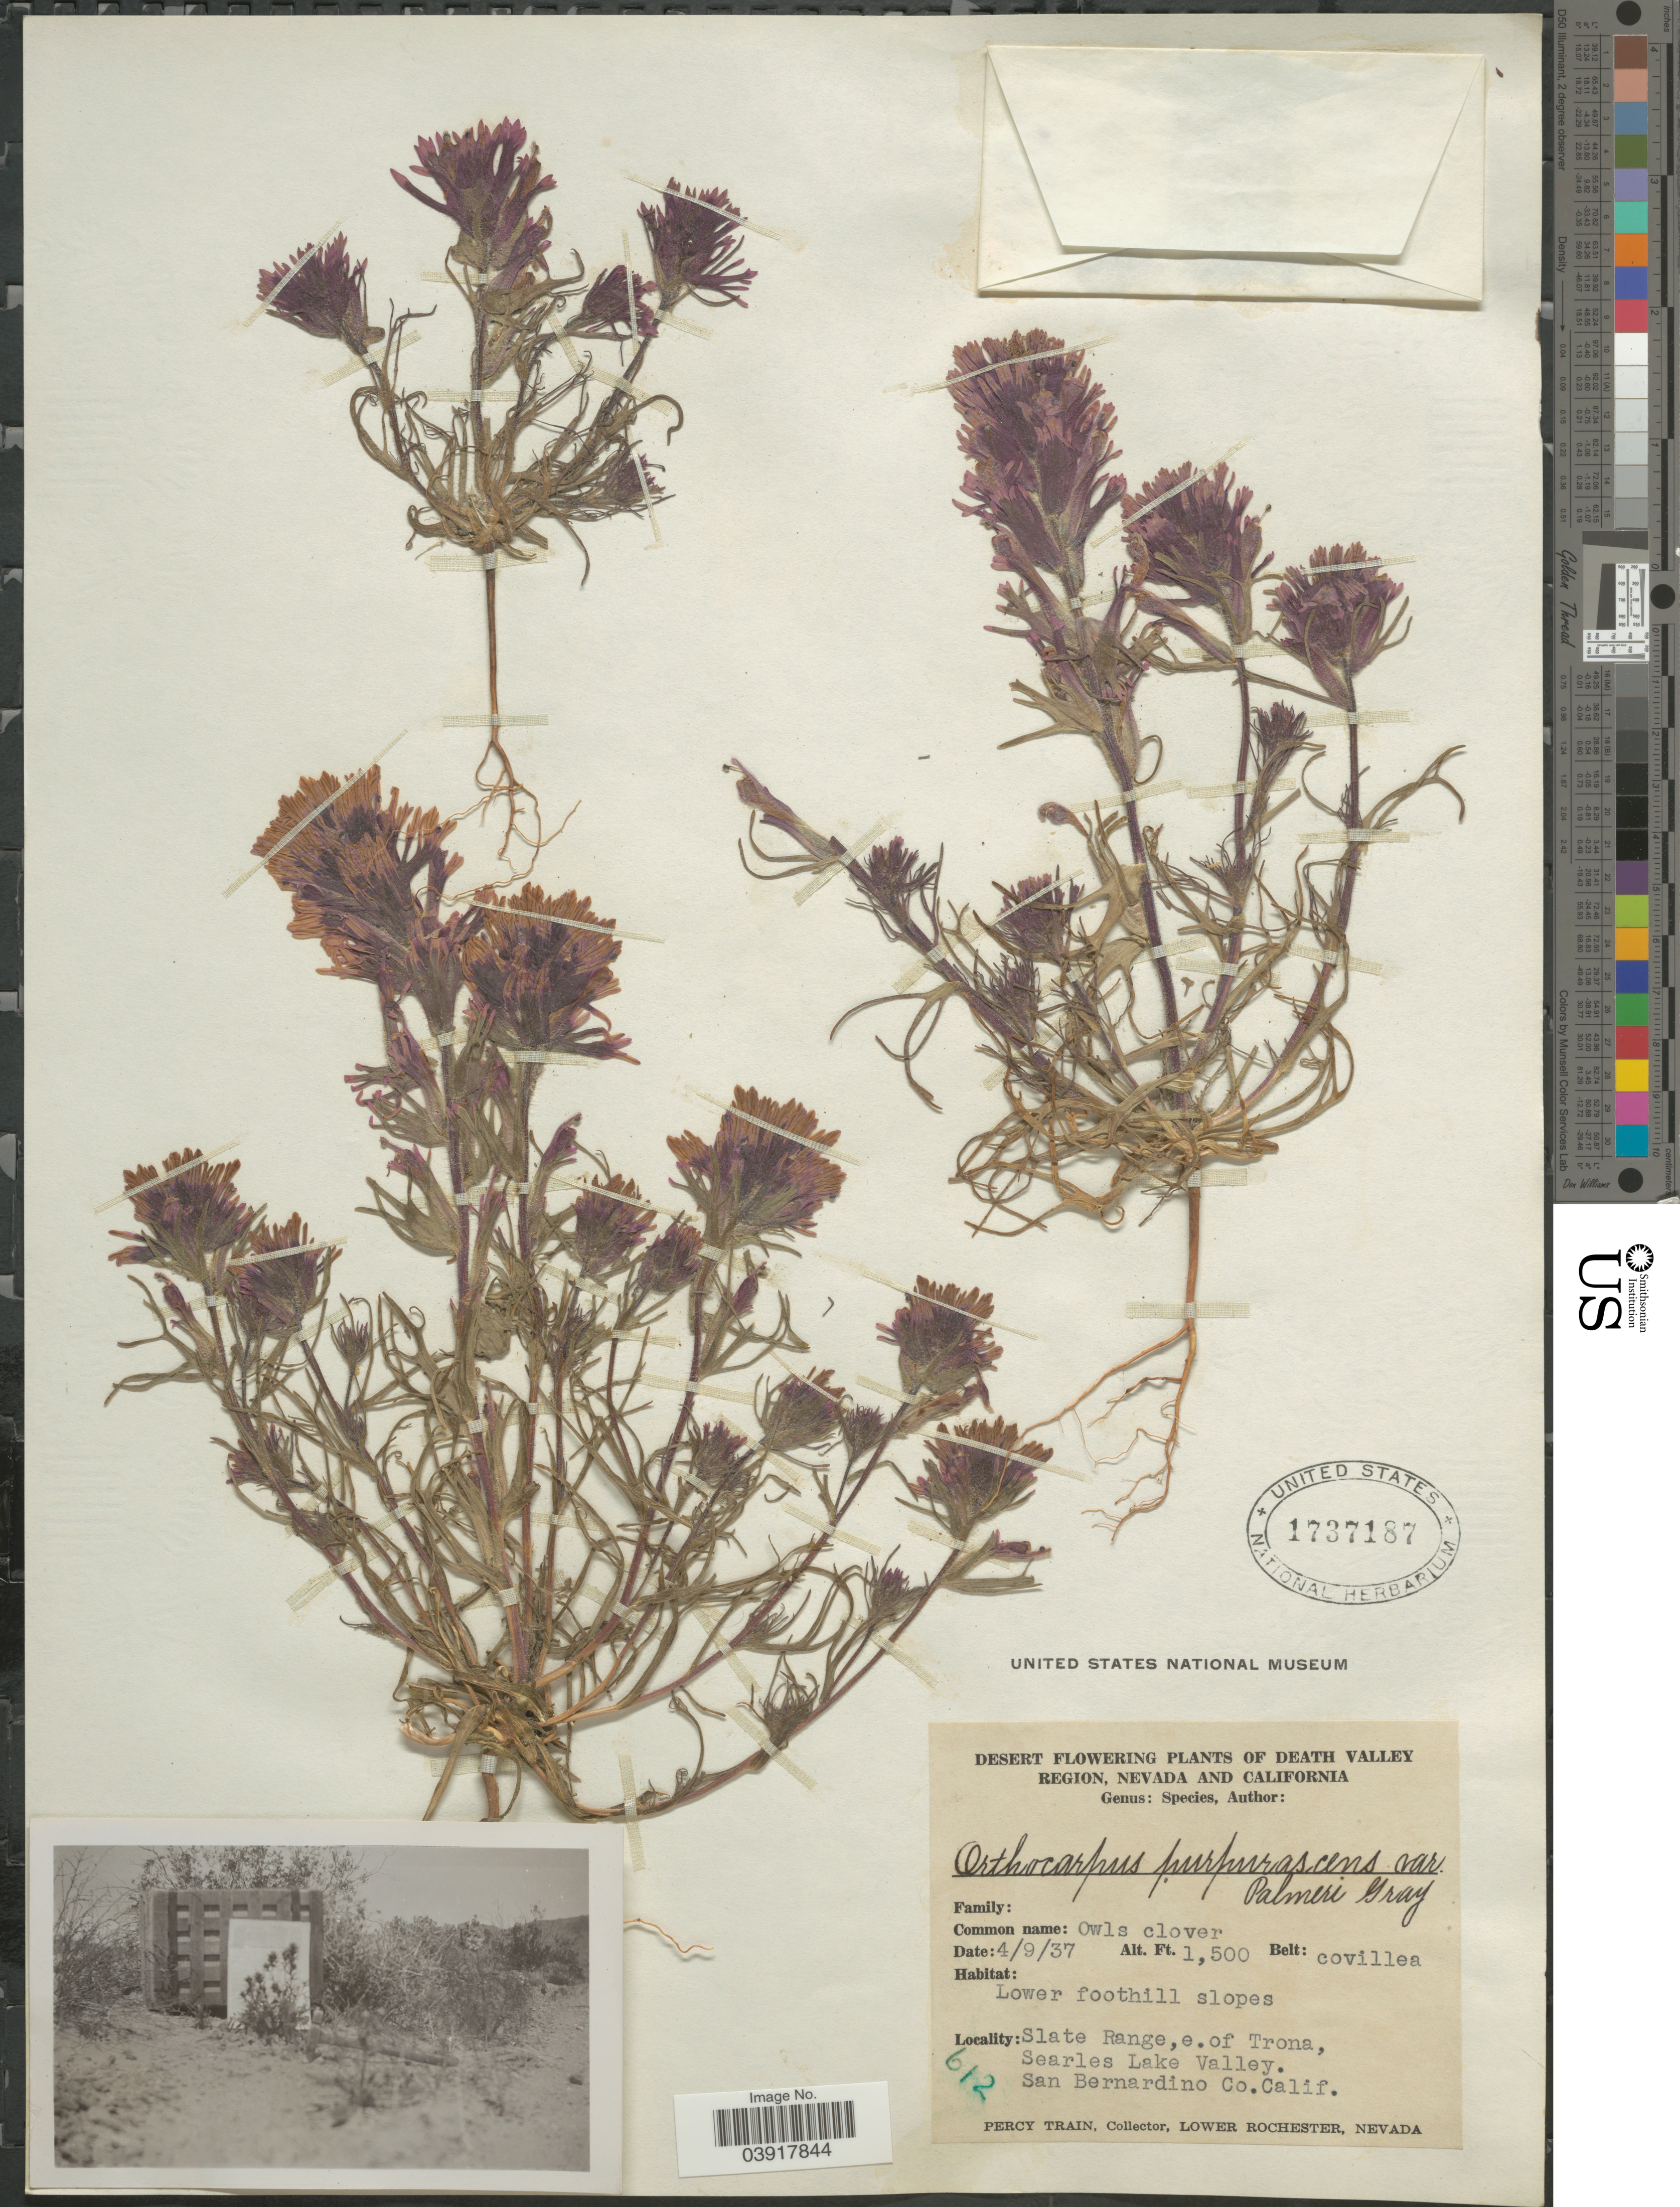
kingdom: Plantae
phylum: Tracheophyta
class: Magnoliopsida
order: Lamiales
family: Orobanchaceae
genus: Orthocarpus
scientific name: Orthocarpus purpurascens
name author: Benth.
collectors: P. Train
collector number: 612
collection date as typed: Transcribed d/m/y: 9/4/37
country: United States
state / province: California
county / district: San Bernardino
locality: Death Valley Region. Belt: covillea. Lower foothill slopes. Slate Range, e. of Trona, Searles Lake Valley. San Bernardino Co.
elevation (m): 457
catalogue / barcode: US 1737187